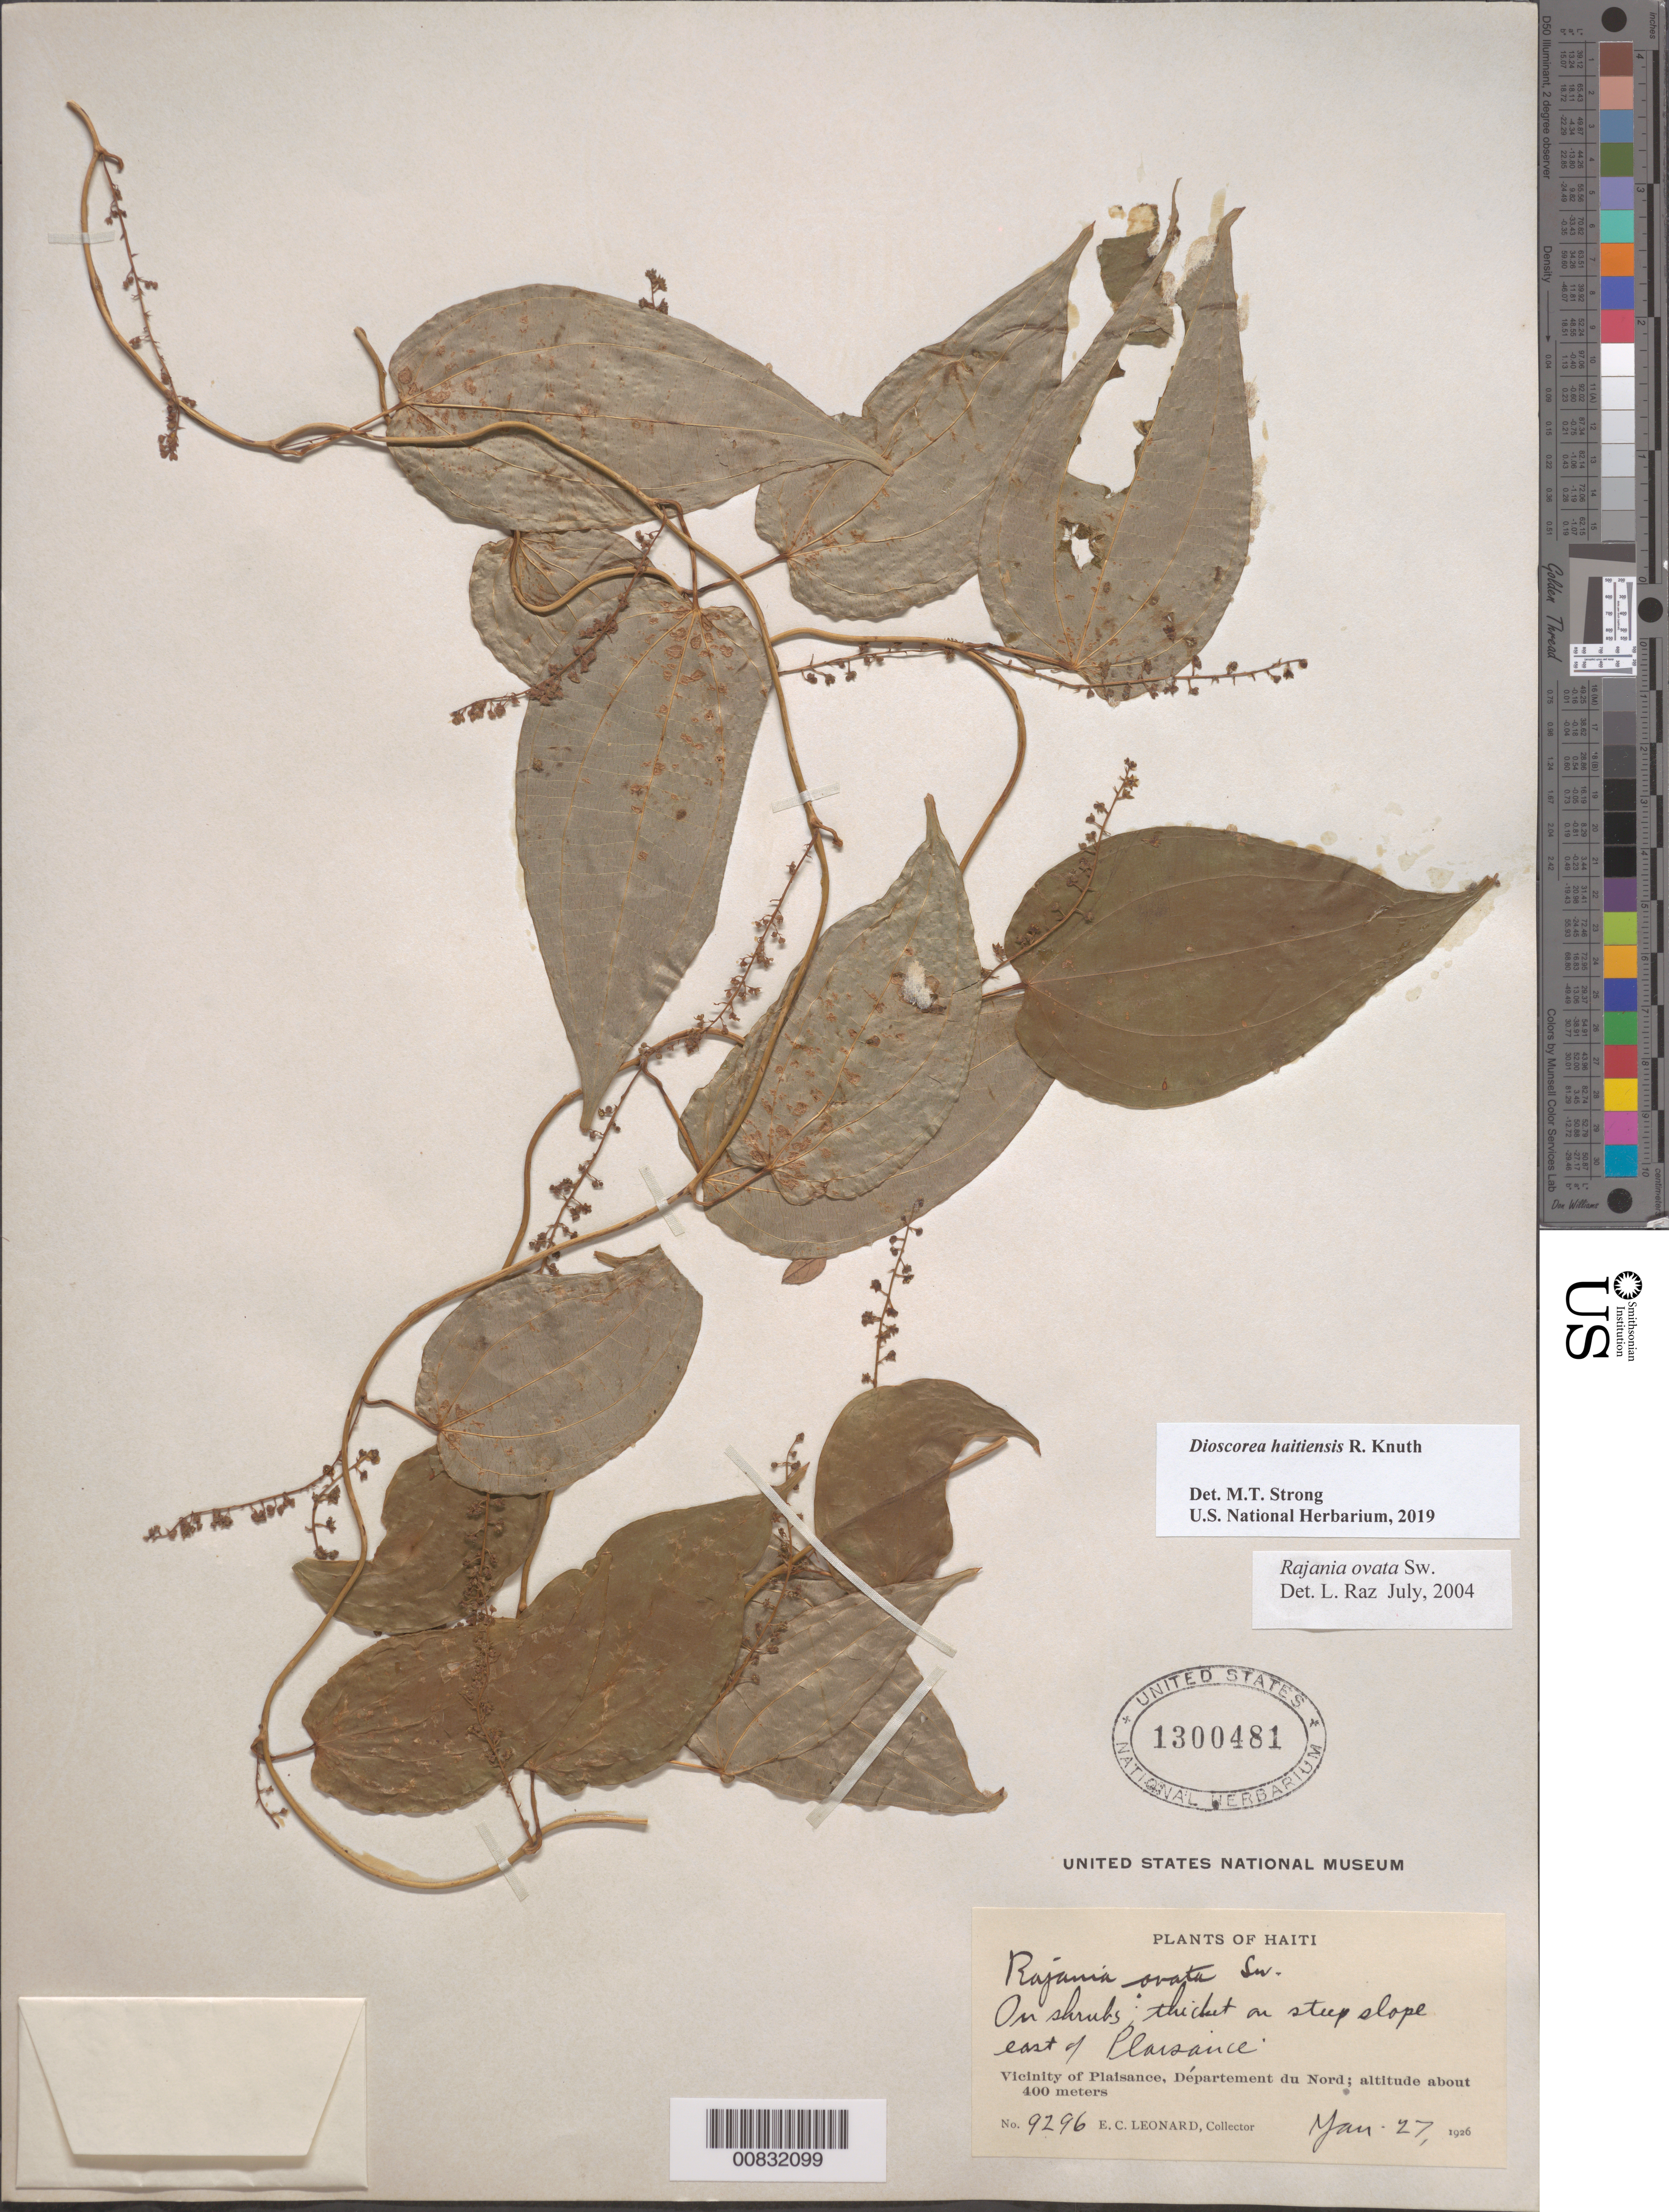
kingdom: Plantae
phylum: Tracheophyta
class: Liliopsida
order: Dioscoreales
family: Dioscoreaceae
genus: Dioscorea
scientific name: Dioscorea haitiensis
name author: R. Knuth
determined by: Strong, M. T., (US), Smithsonian Institution - National Museum of Natural History (UNITED STATES)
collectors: E. C. Leonard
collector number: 9296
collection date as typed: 27 Jan 1926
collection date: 1926-01-27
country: Haiti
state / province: Nord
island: Hispaniola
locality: Vicinity of Plaisance. East of Plaisance.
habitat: On shrubs; thicket on steep slope.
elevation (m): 400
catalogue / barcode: US 1300481